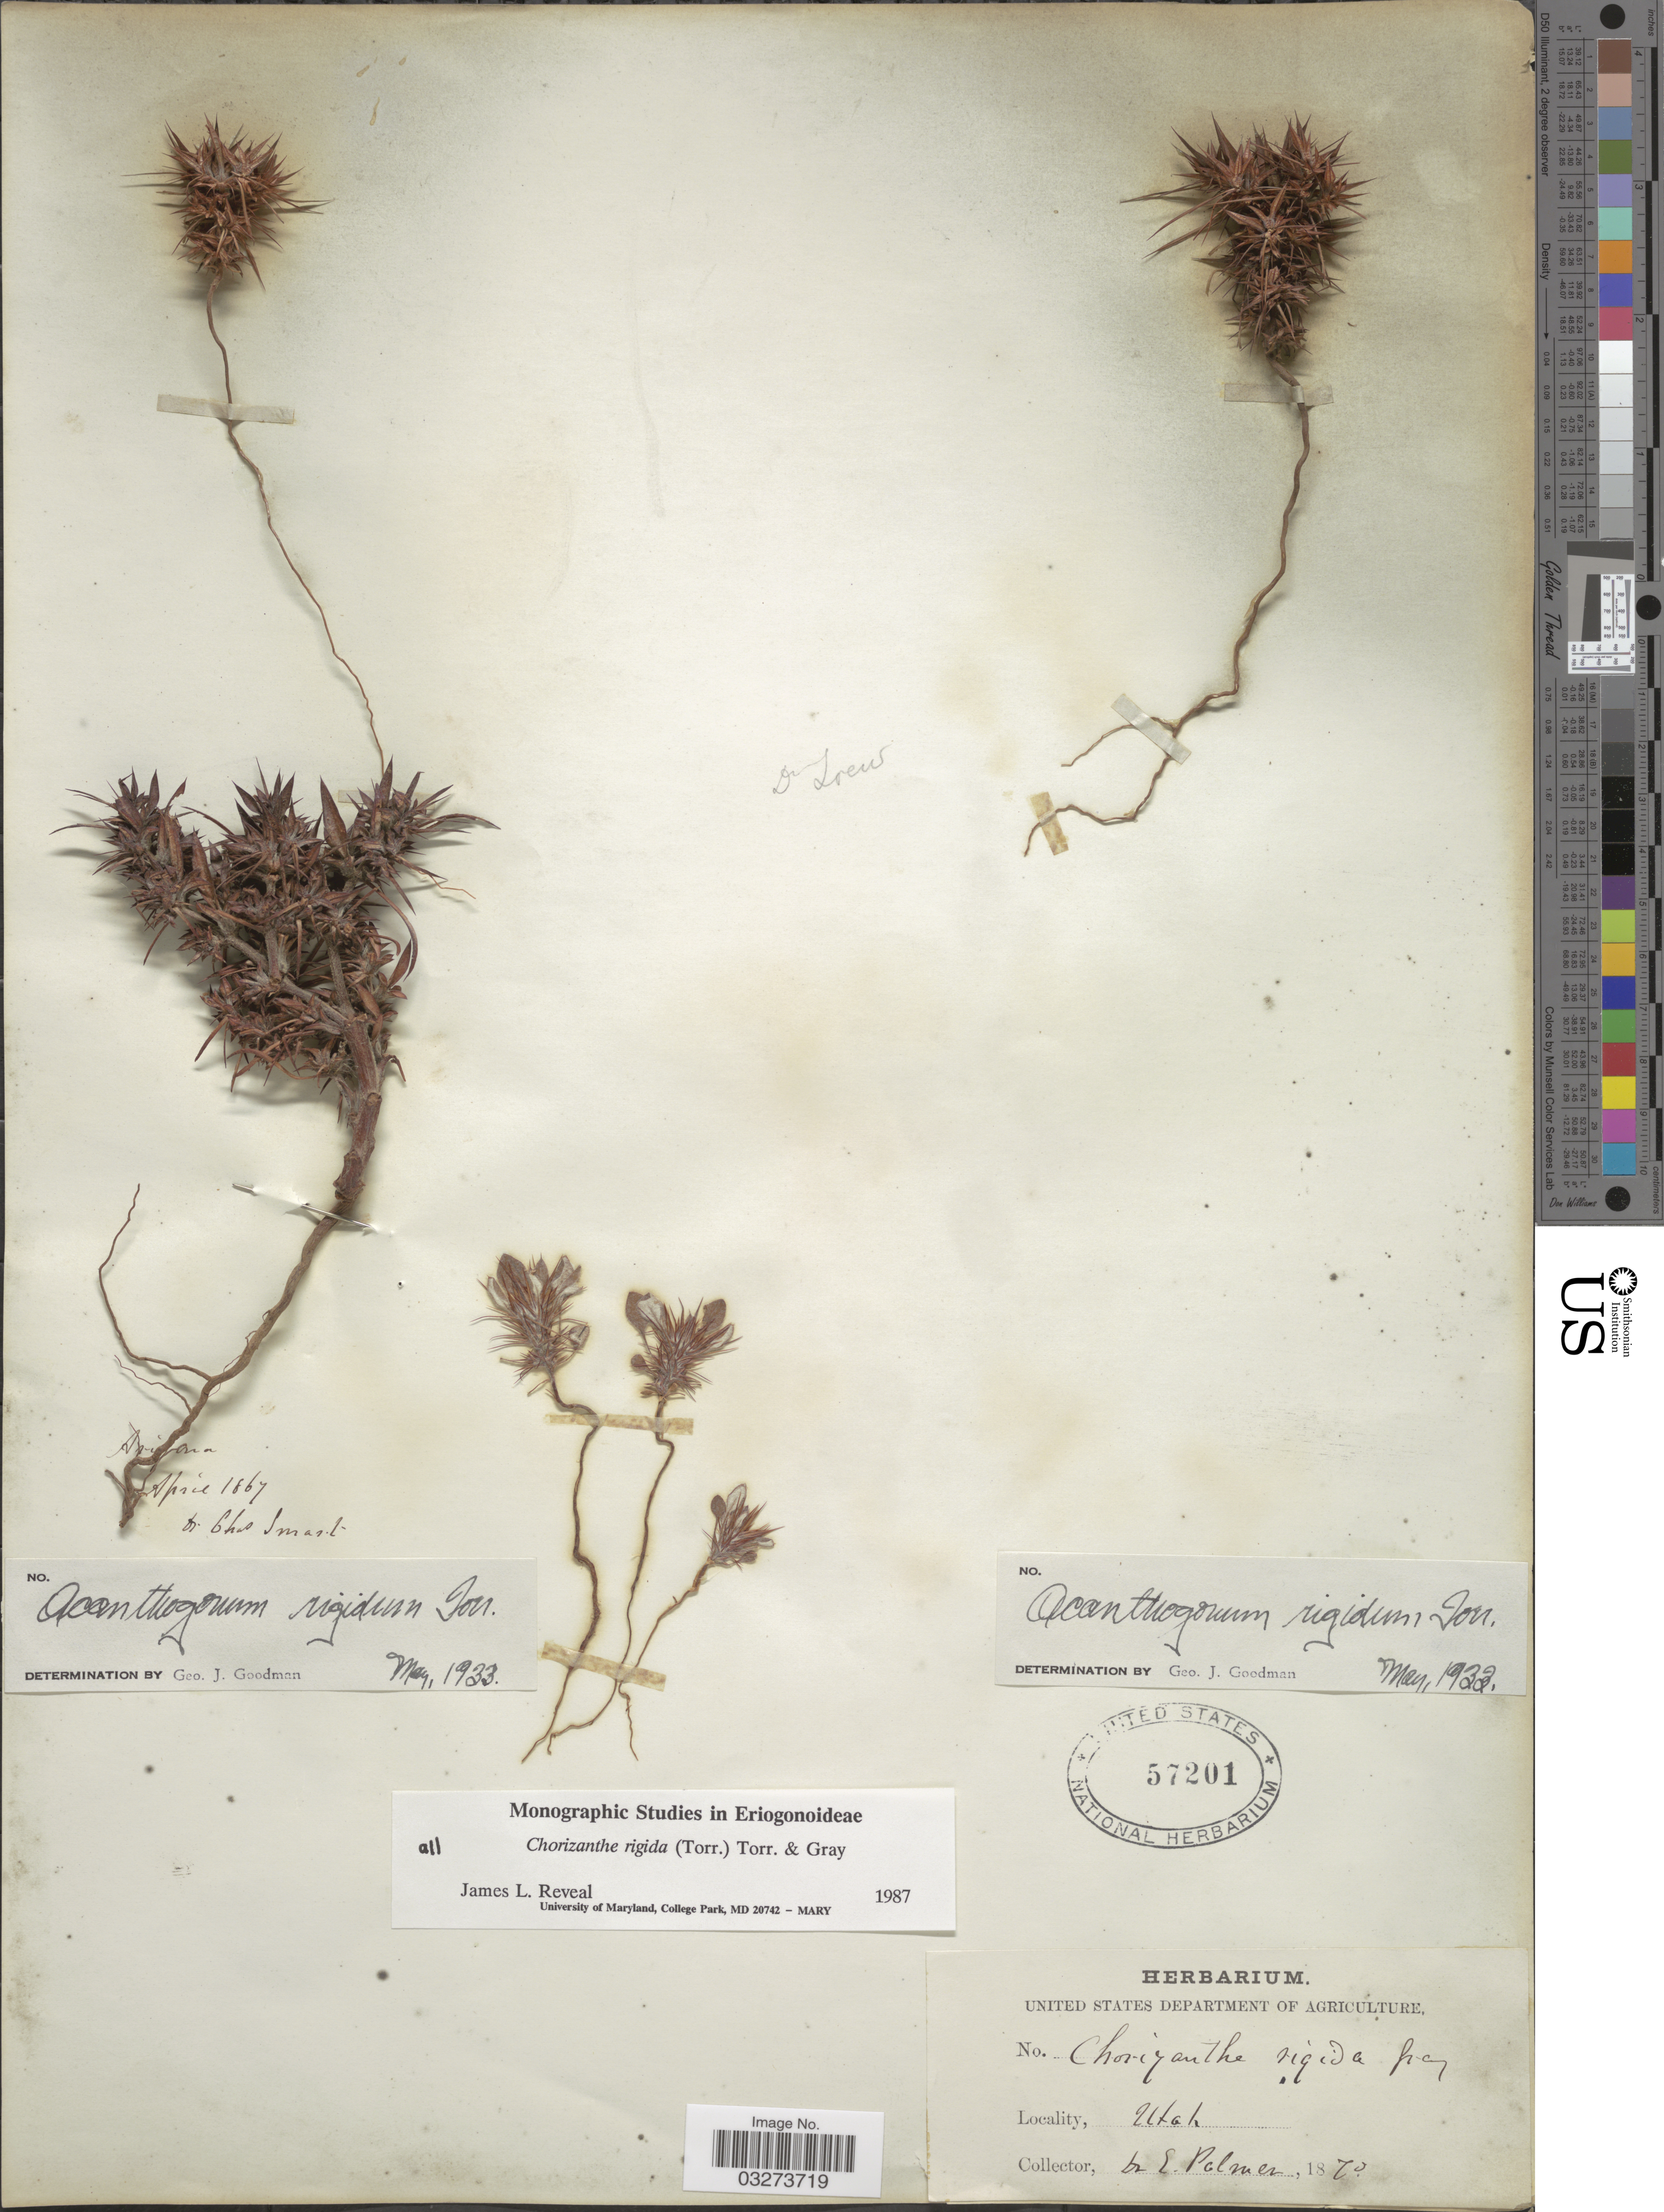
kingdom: Plantae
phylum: Tracheophyta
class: Magnoliopsida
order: Caryophyllales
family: Polygonaceae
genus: Chorizanthe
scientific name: Chorizanthe rigida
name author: (Torr.) Torr. & A. Gray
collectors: E. Palmer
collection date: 1870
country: United States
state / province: Utah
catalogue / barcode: US 57201